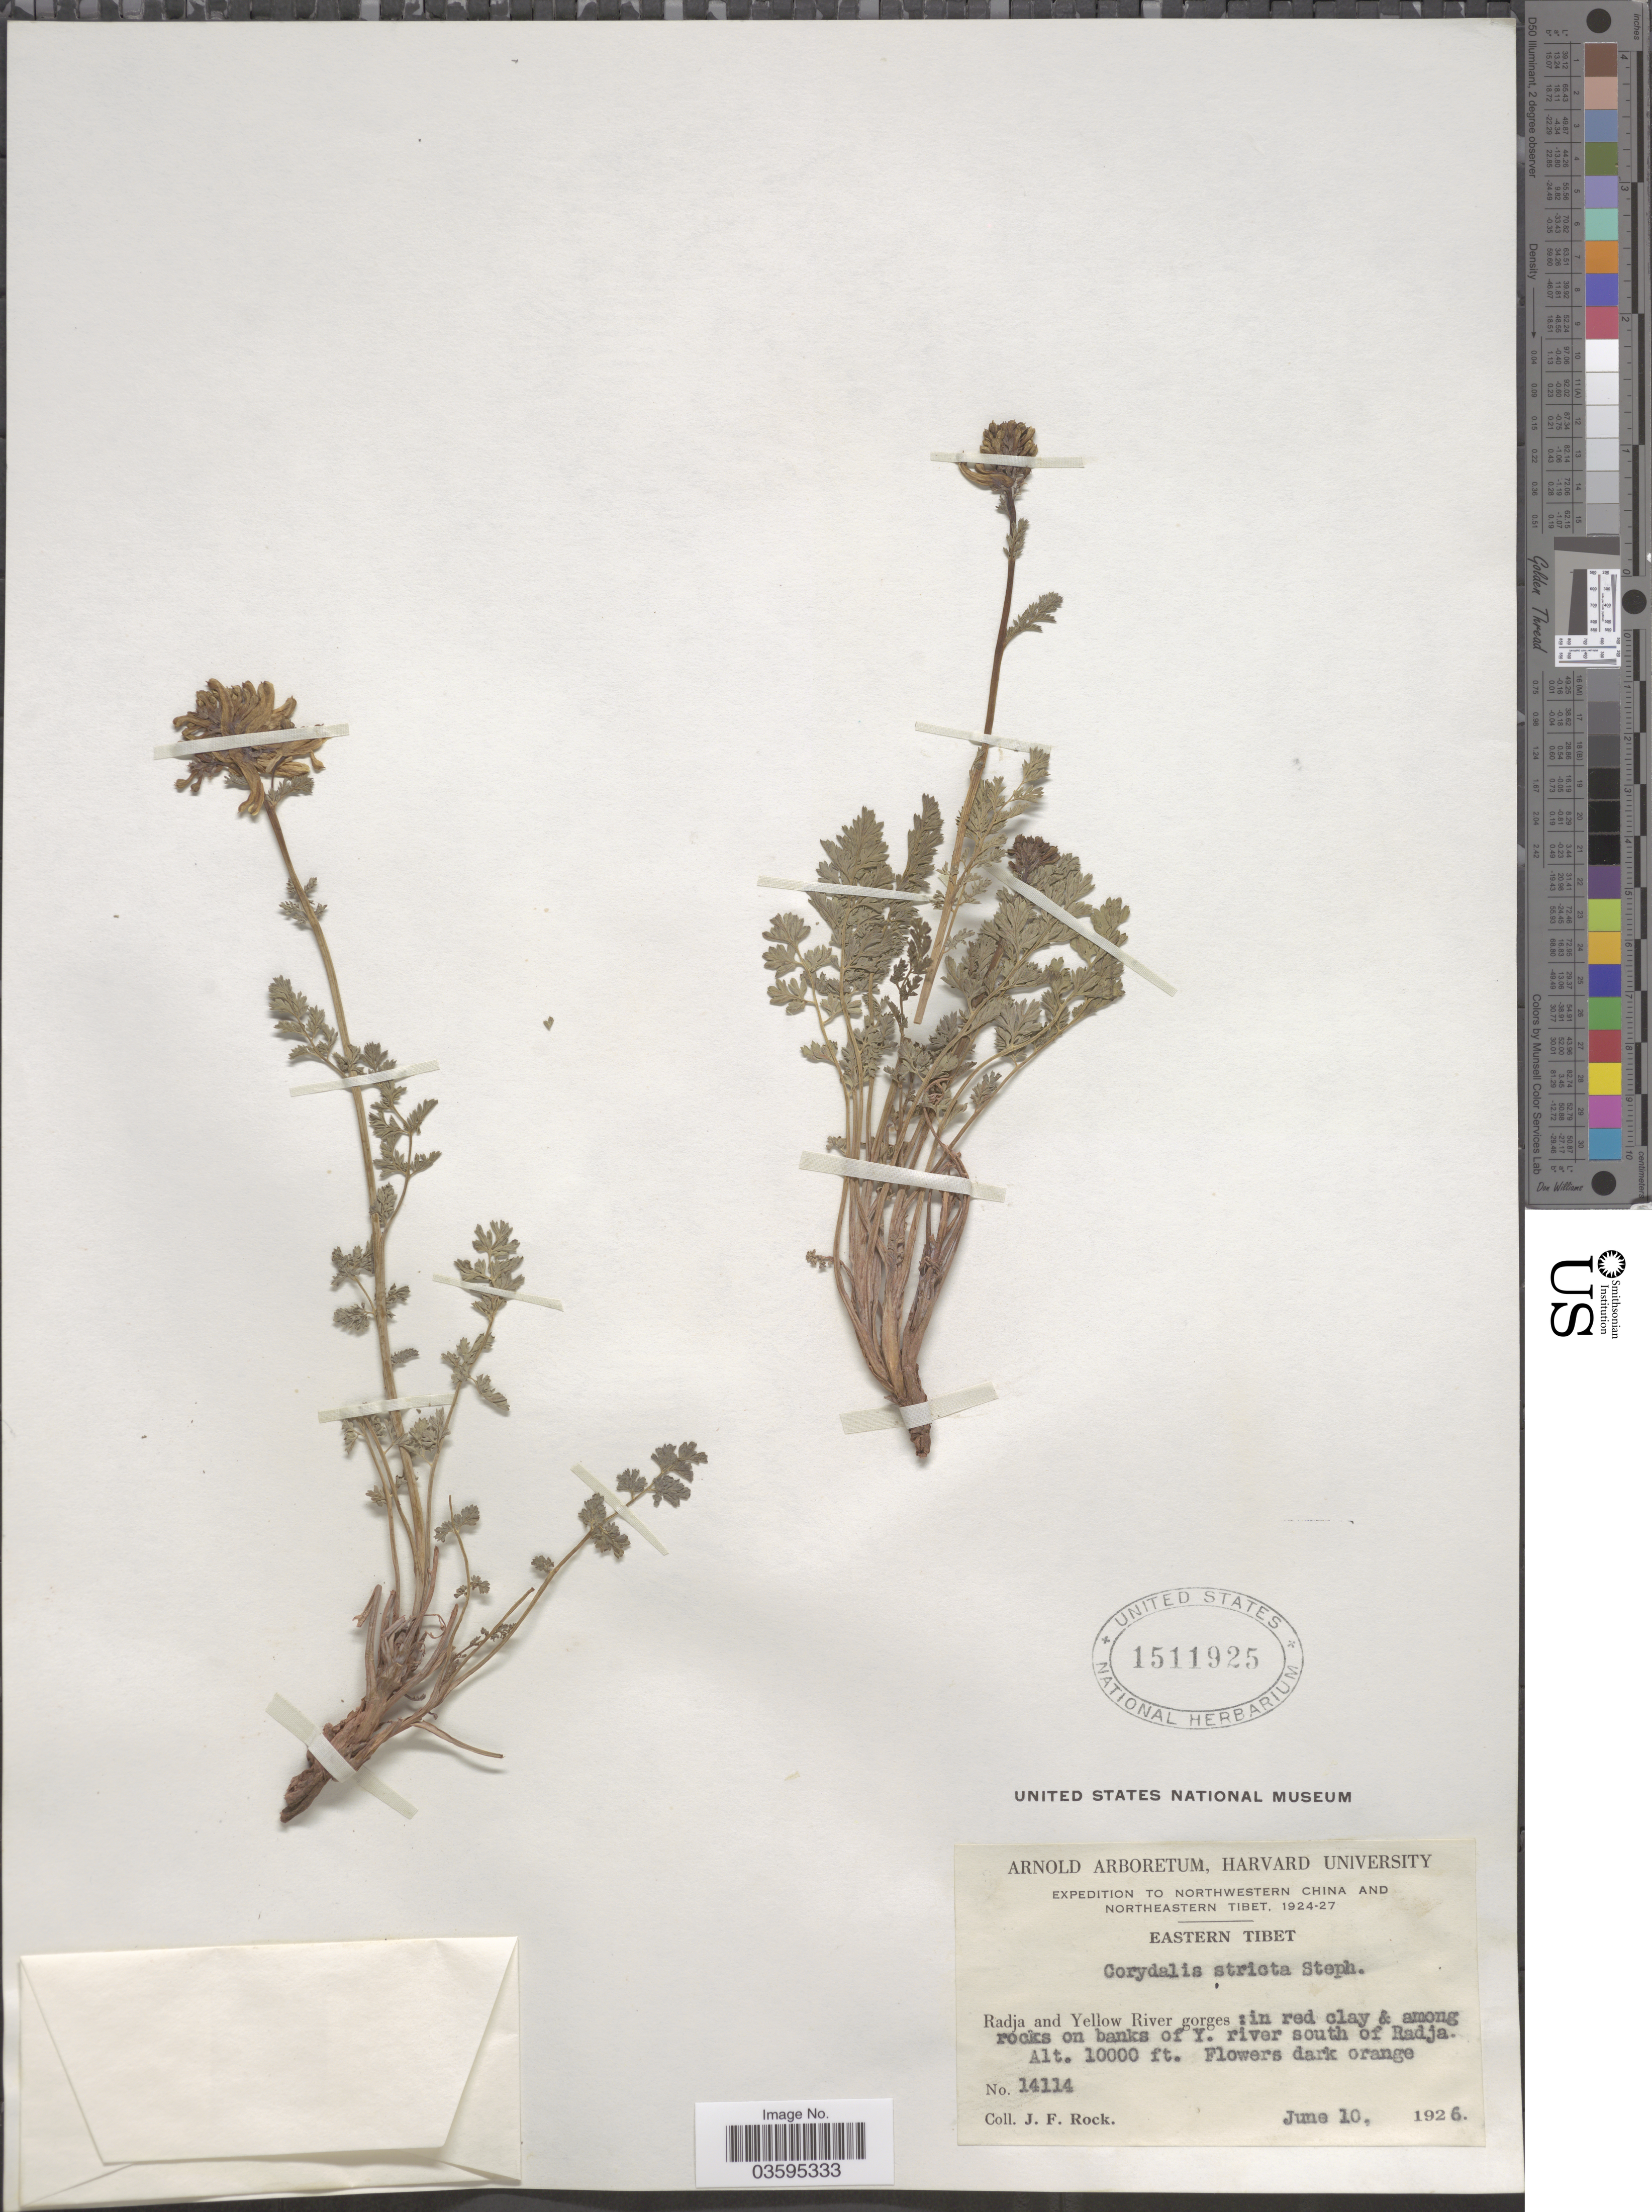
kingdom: Plantae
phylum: Tracheophyta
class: Magnoliopsida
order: Ranunculales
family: Papaveraceae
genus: Corydalis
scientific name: Corydalis stricta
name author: Stephan ex DC.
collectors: J. Rock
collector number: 14114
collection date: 1926-06-10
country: China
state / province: Xizang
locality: Northeastern Tibet. Eastern Tibet. Radja and Yellow River gorges: in red clay & among rocks on banks of Y. river south of Radja.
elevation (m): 3048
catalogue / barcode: US 1511925